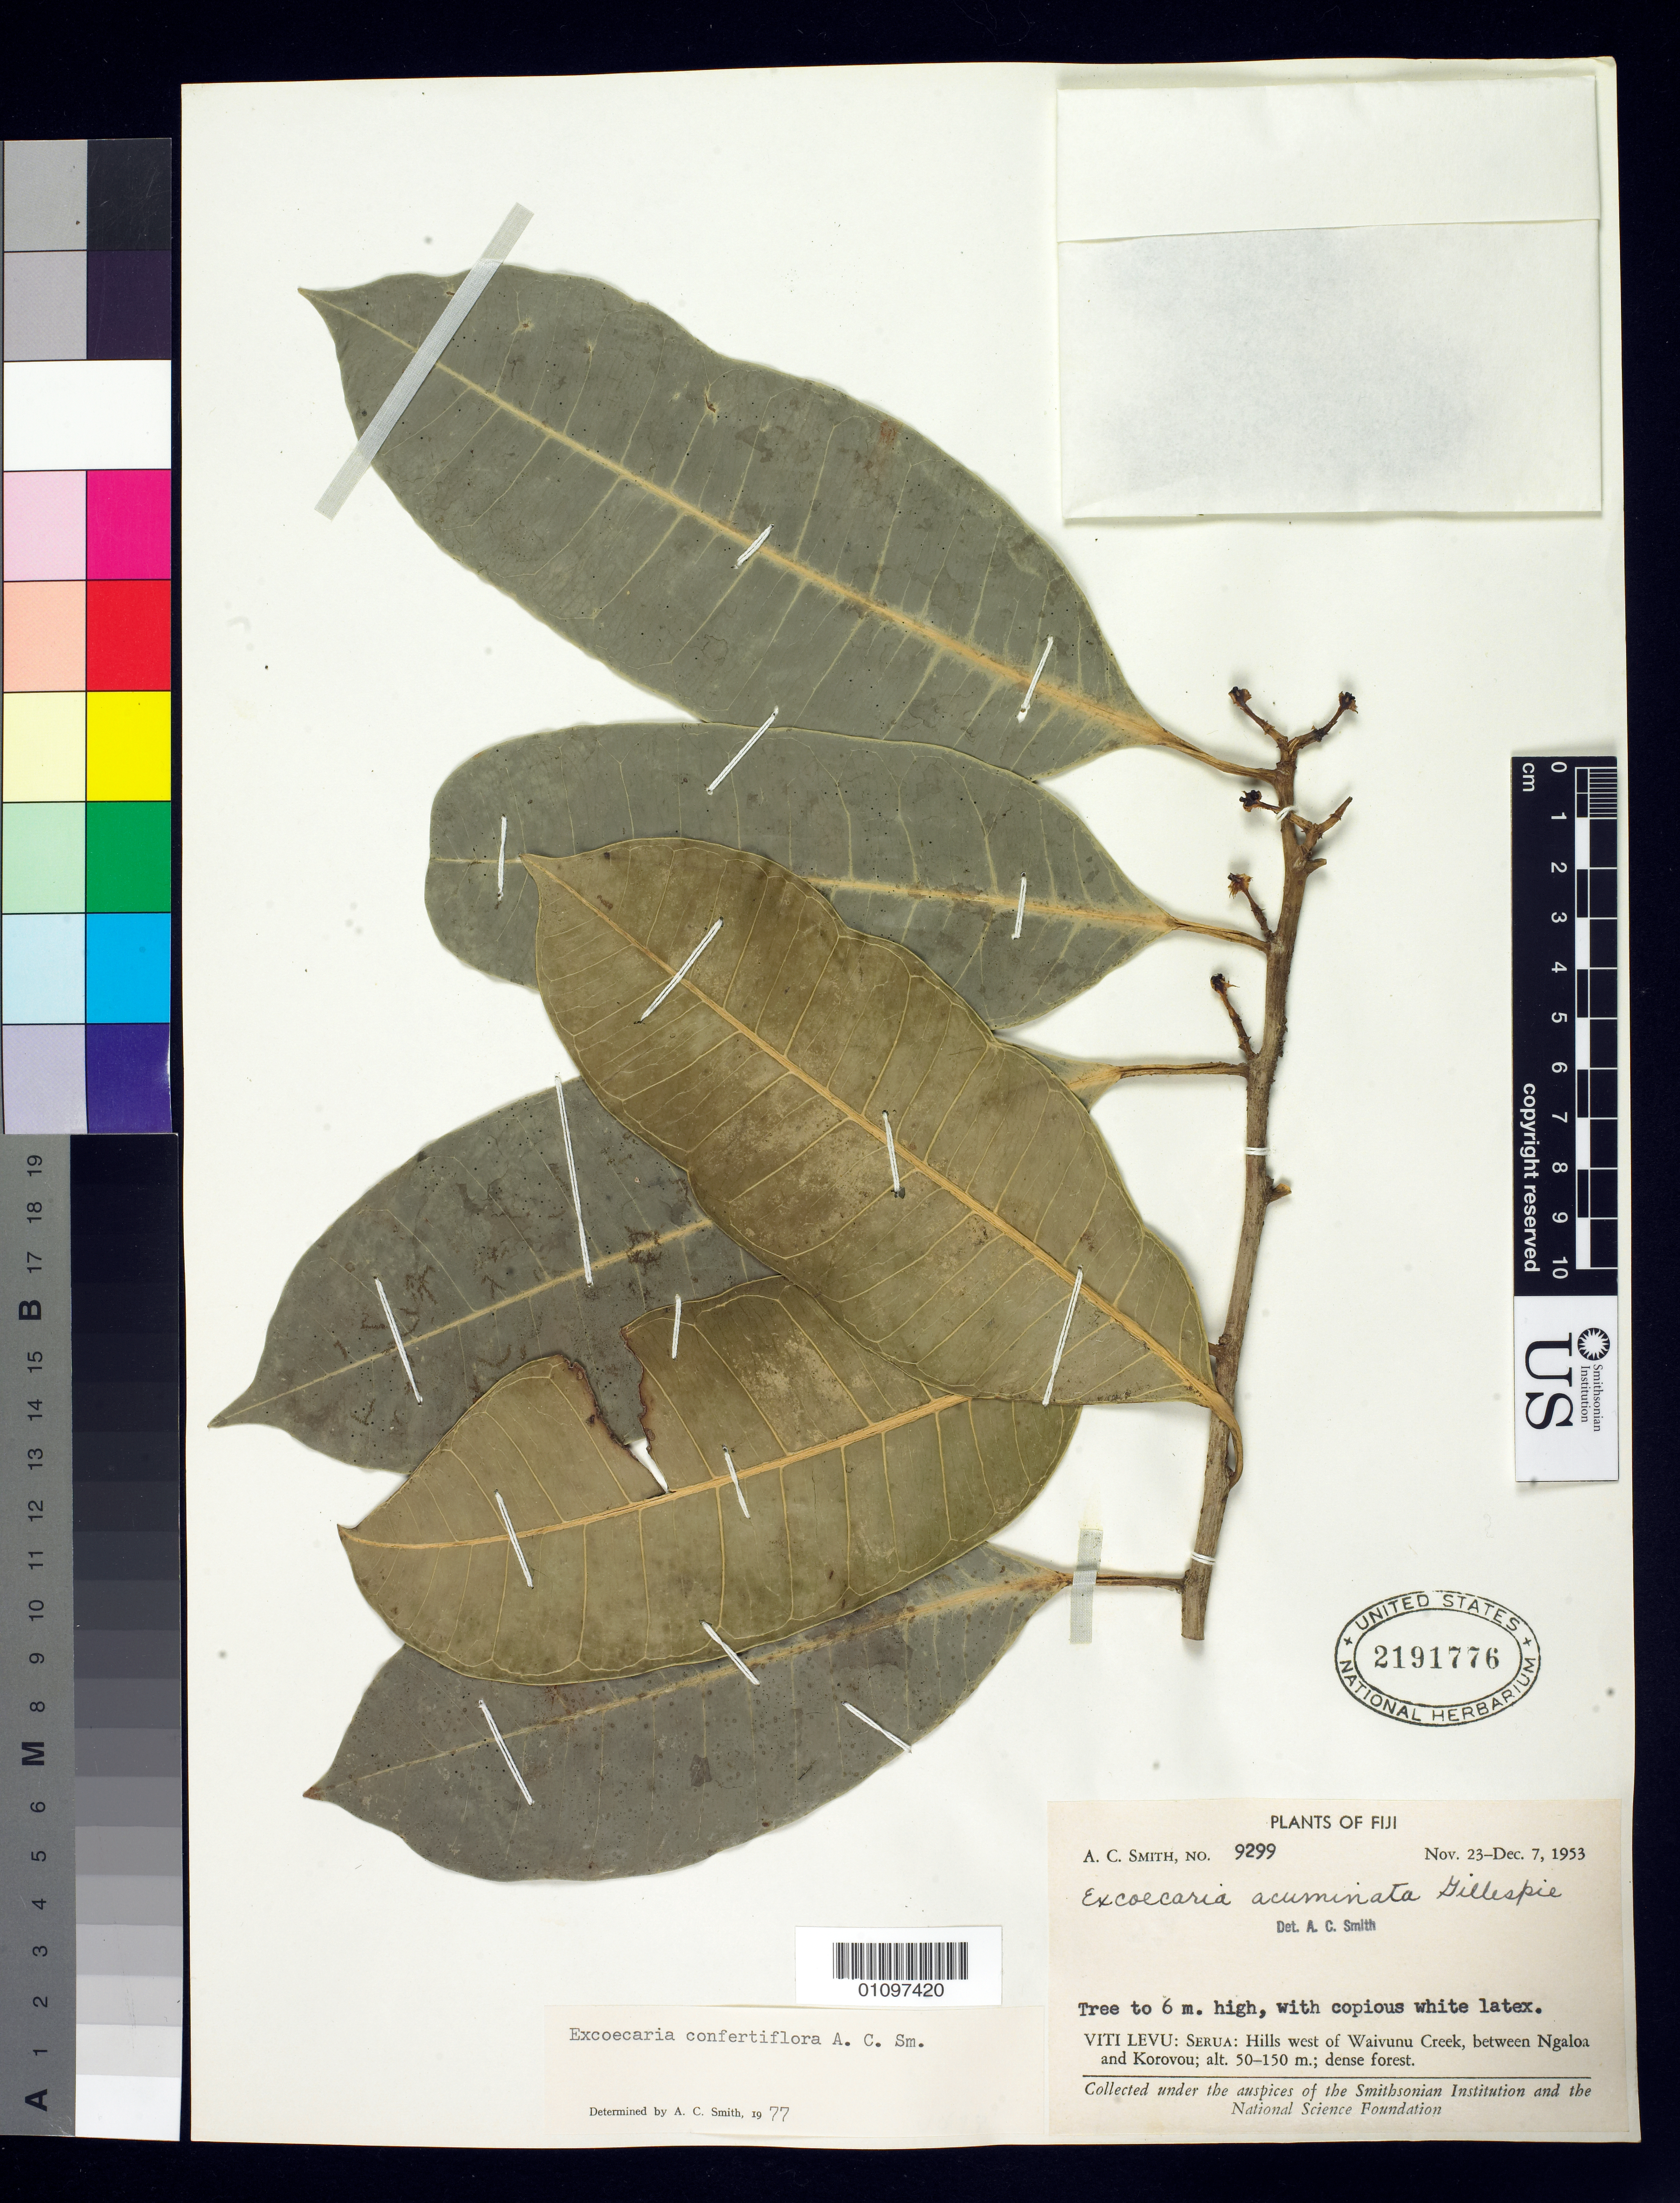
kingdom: Plantae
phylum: Tracheophyta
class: Magnoliopsida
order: Malpighiales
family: Euphorbiaceae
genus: Excoecaria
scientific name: Excoecaria confertiflora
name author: A.C. Sm.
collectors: A. C. Smith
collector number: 9299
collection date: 1953-11-23/1953-12-07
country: Fiji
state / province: Serua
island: Viti Levu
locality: hills west of Waivunu Creek, between Ngaloa and Korovou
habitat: dense forest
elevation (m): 50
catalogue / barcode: US 2191776